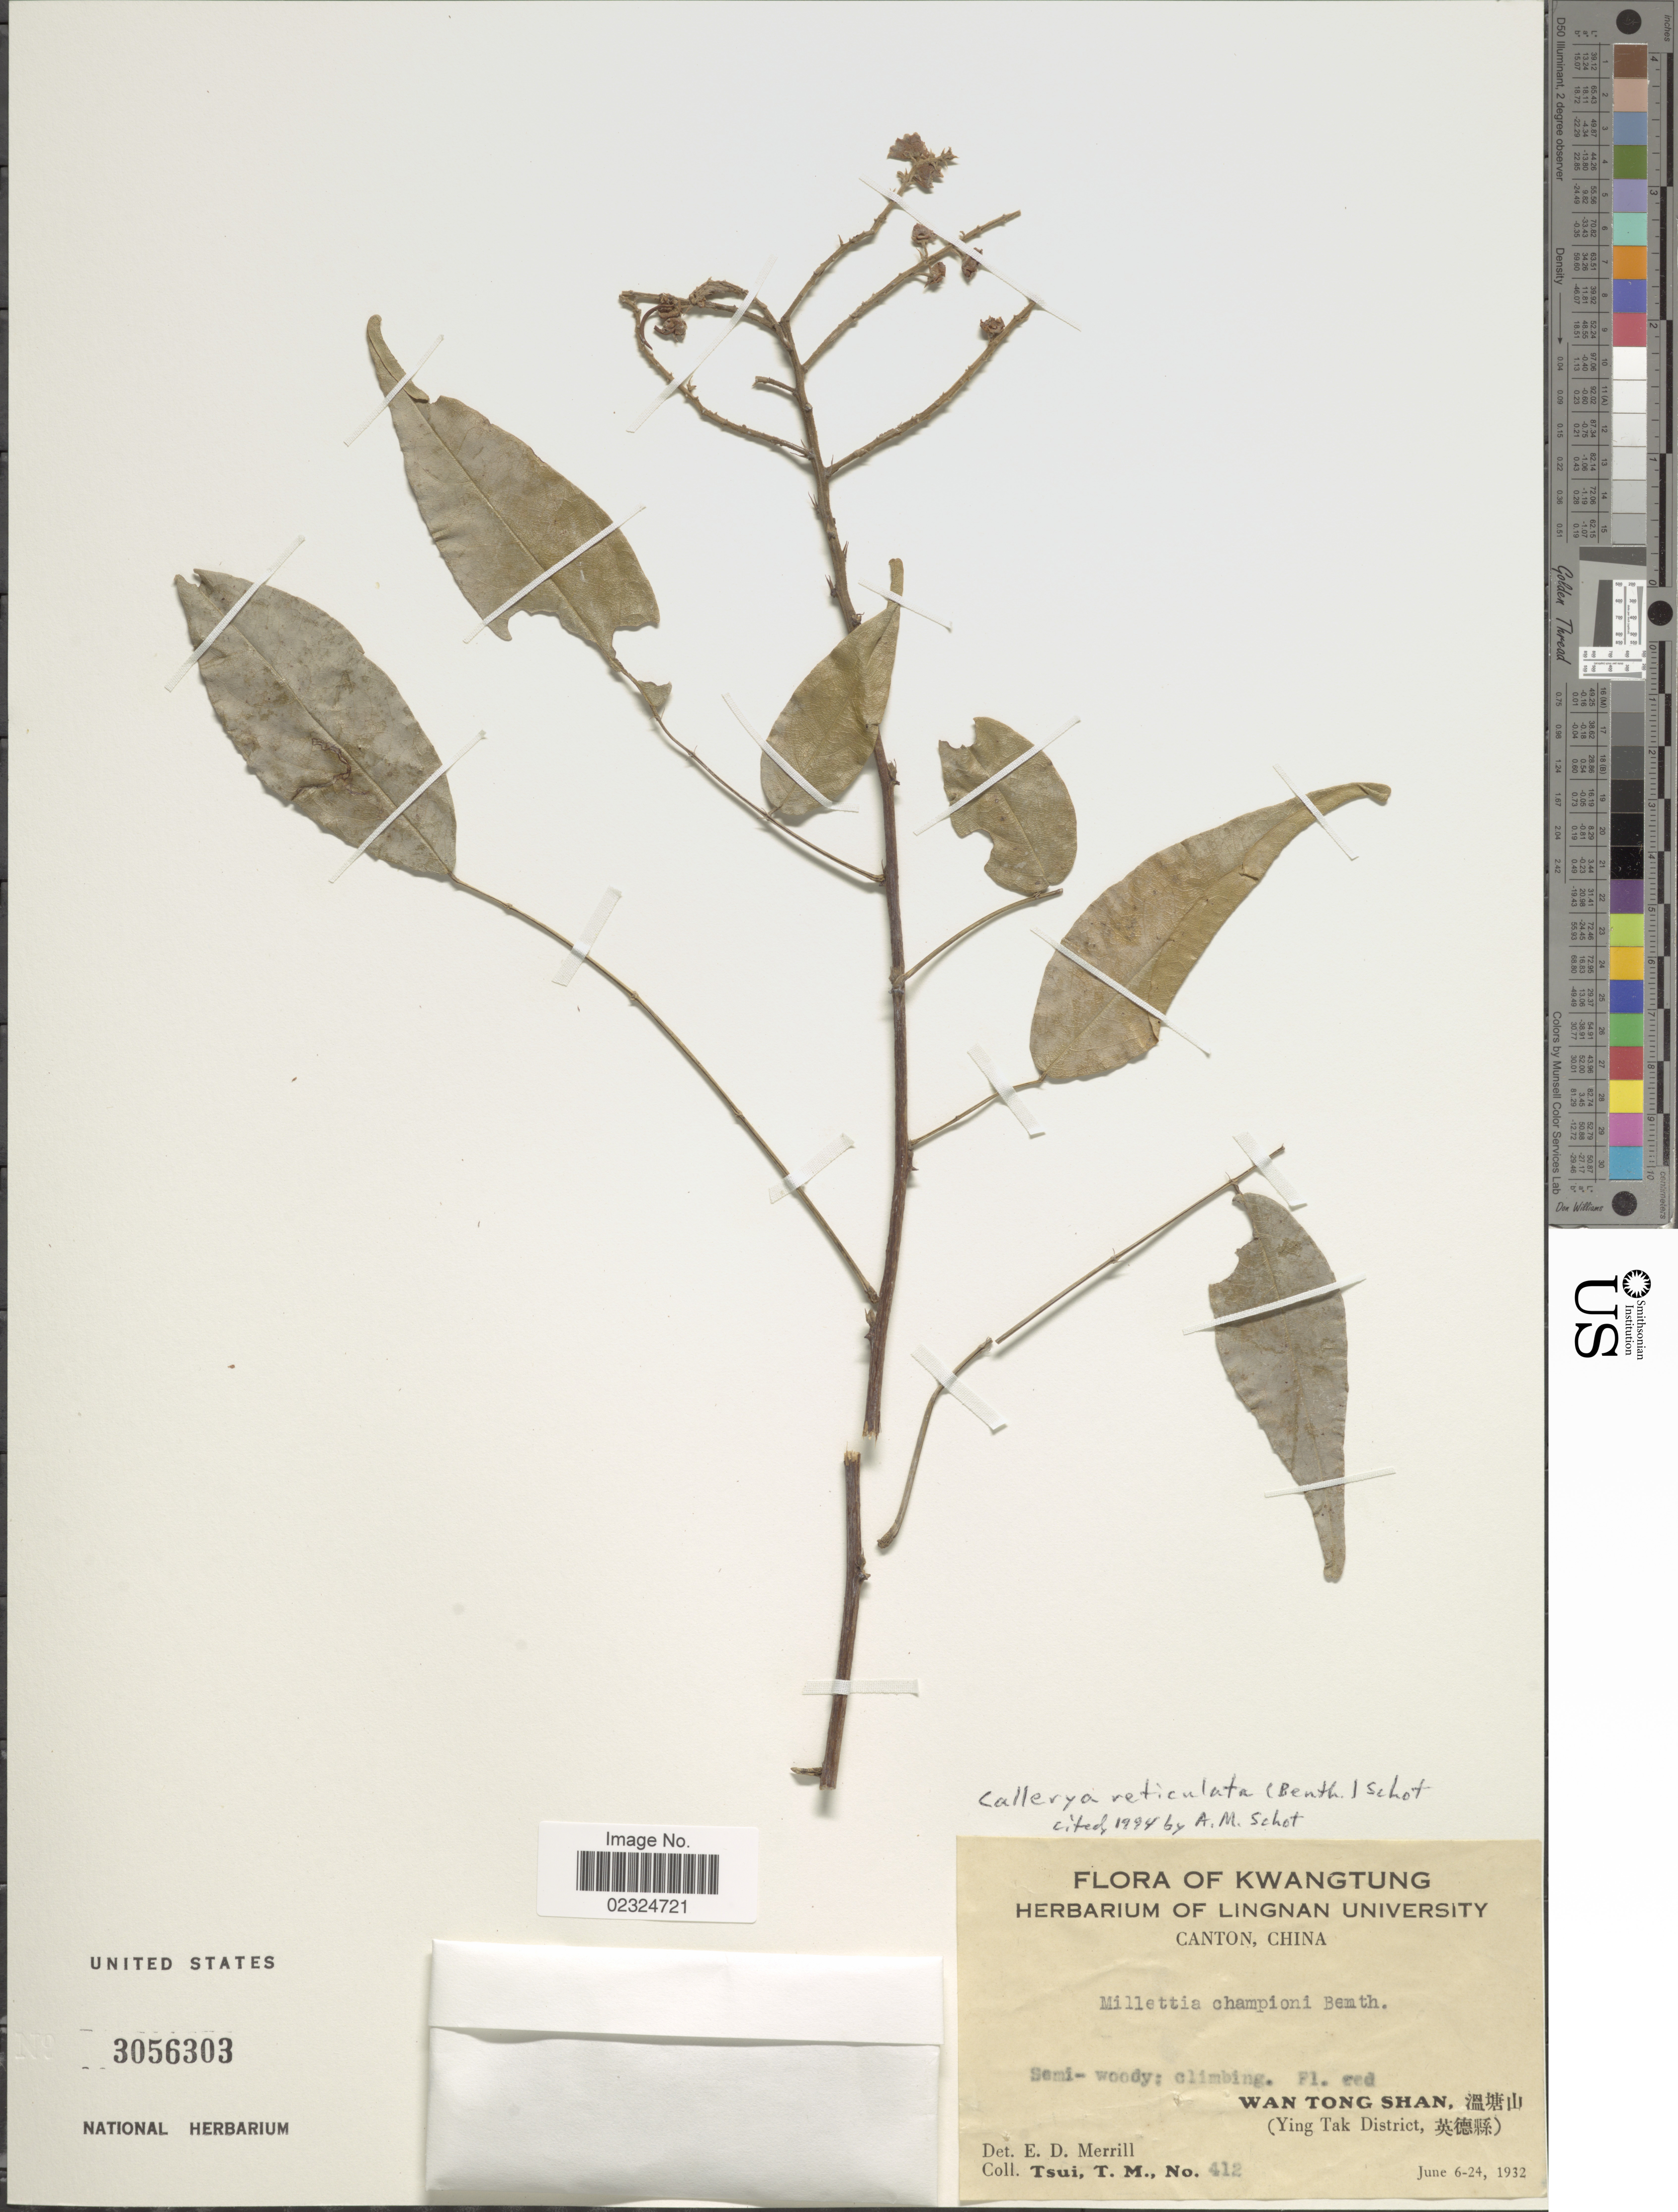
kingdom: Plantae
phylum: Tracheophyta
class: Magnoliopsida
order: Fabales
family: Fabaceae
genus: Wisteriopsis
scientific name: Wisteriopsis reticulata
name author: (Benth.) J. Compton & Schrire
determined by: Strong, Mark T., (BOT), Smithsonian Institution - National Museum of Natural History (UNITED STATES)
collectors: T. Tsui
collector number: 412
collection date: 1932-06-06/1932-06-24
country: China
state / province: Guangdong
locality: Kwangtung, Wan Tong Shan, (Ying Tak District)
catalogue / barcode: US 3056303